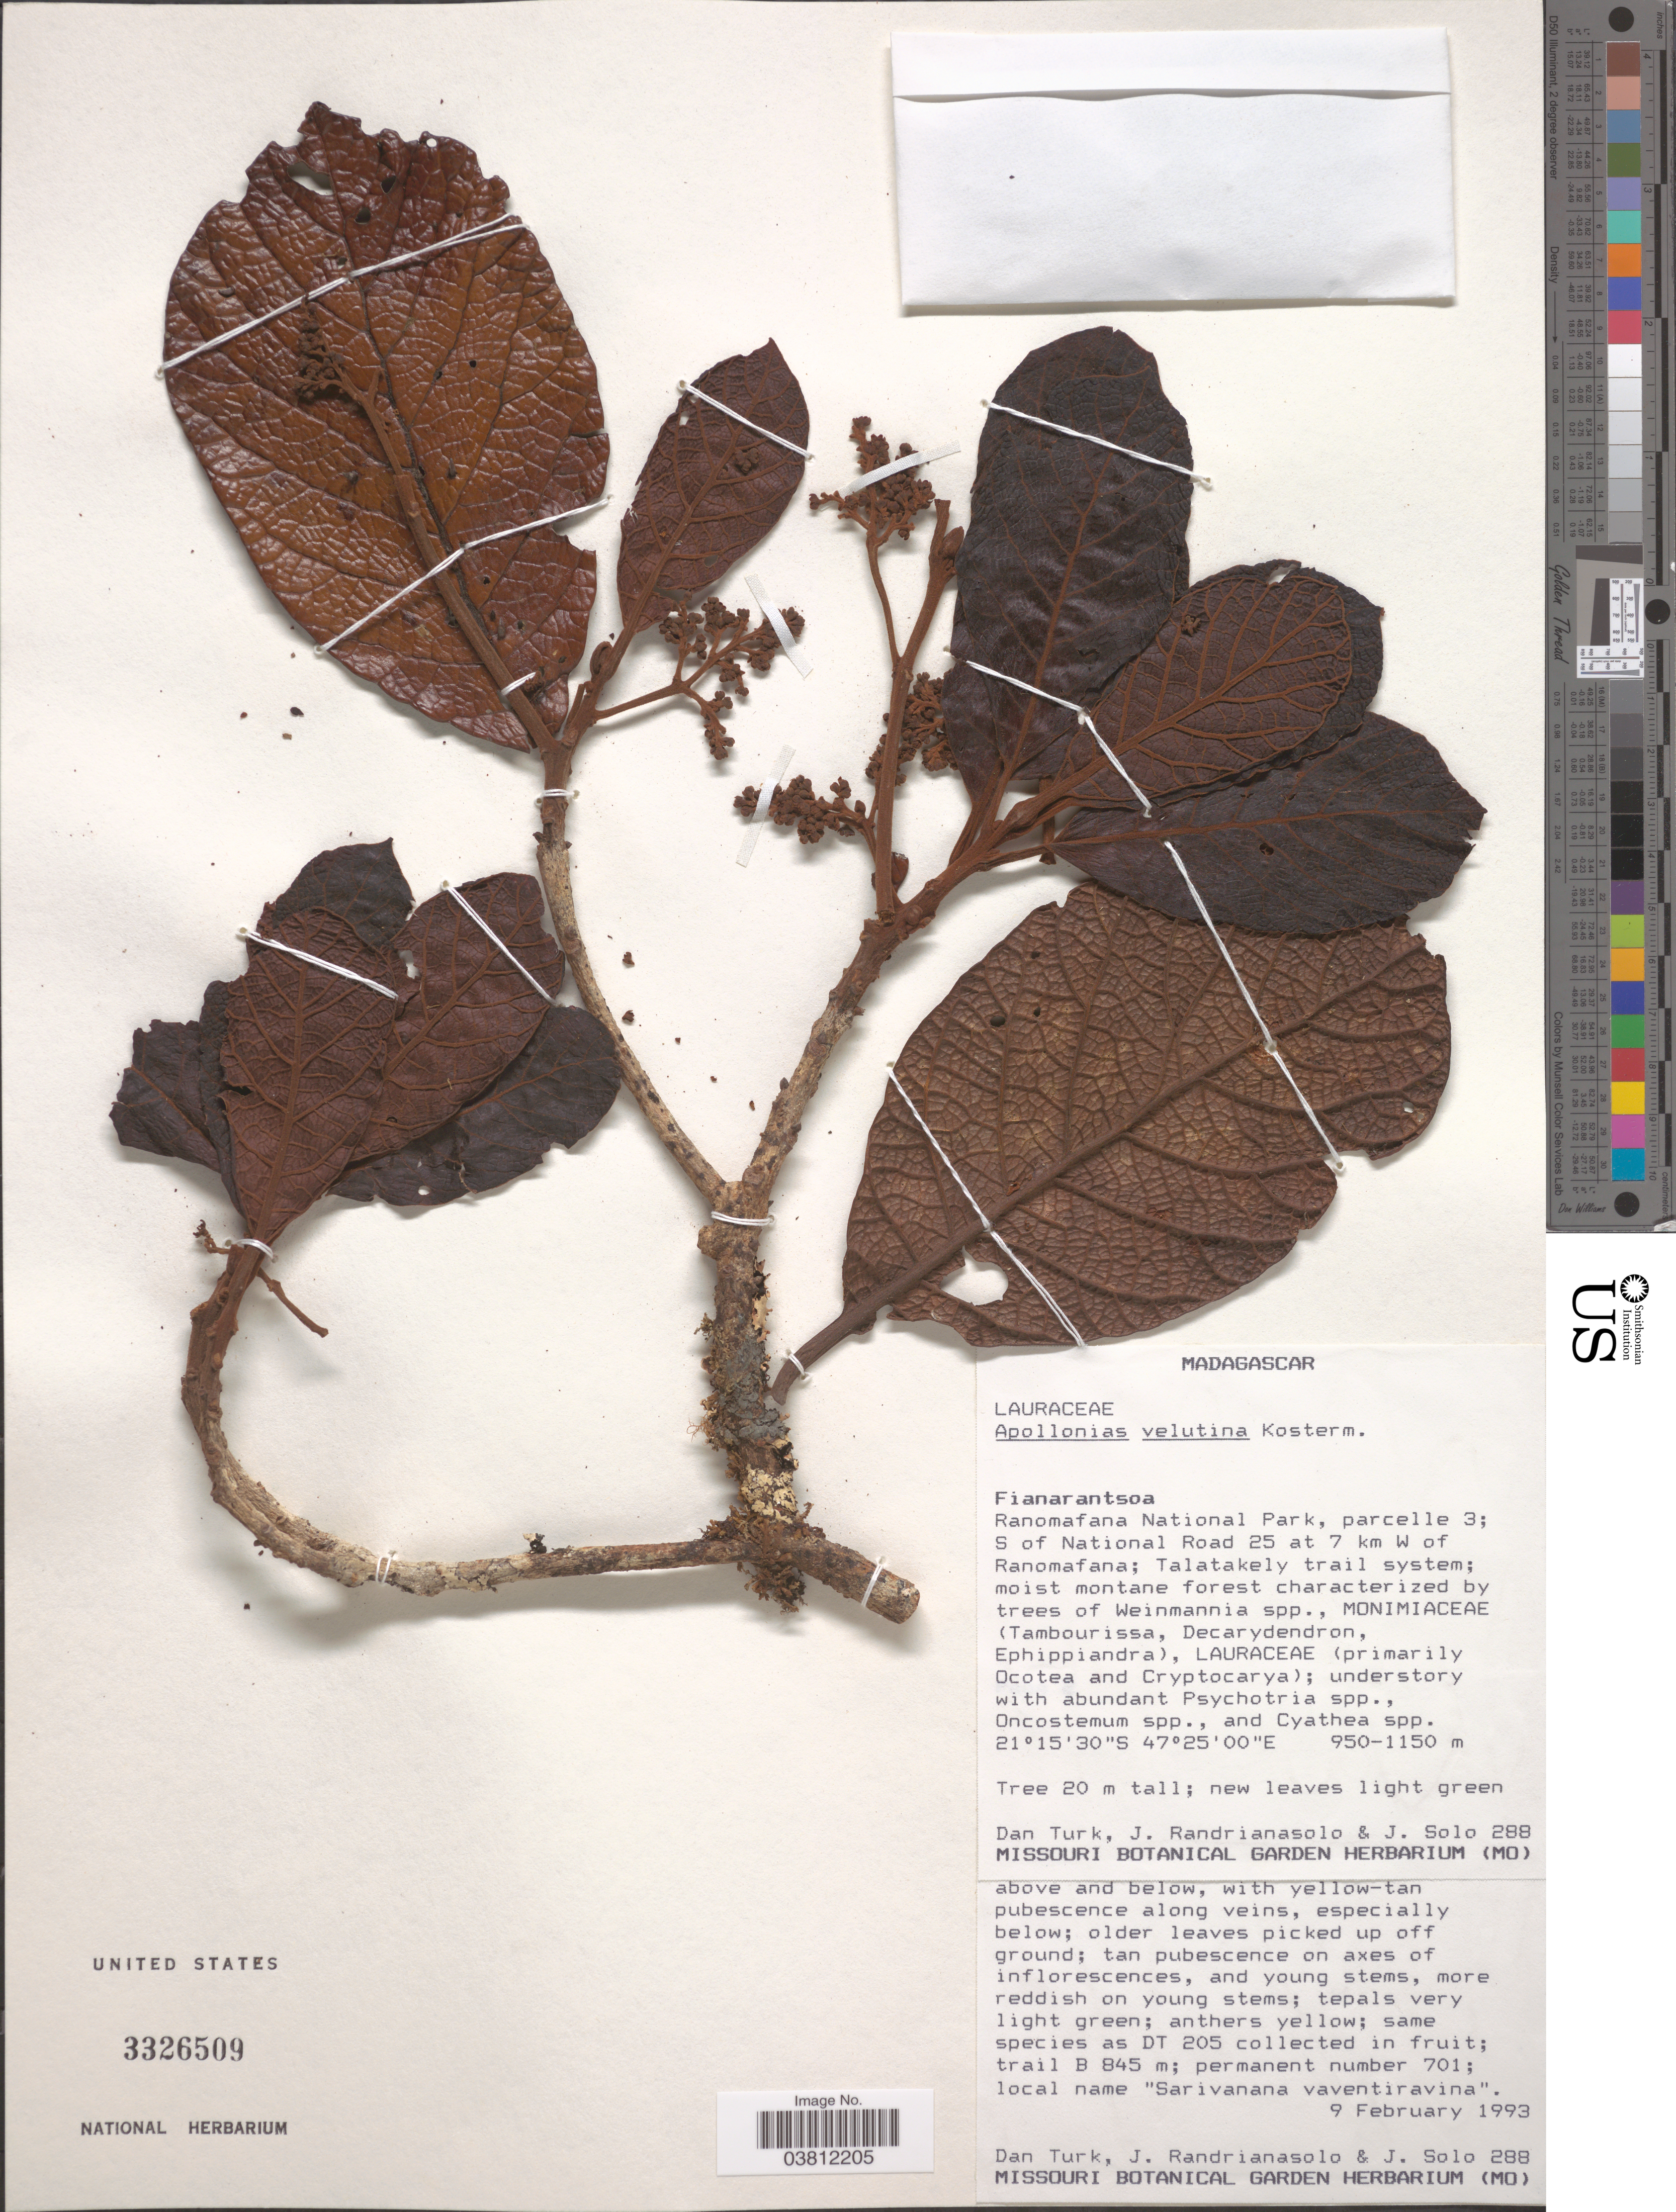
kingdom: Plantae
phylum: Tracheophyta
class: Magnoliopsida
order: Laurales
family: Lauraceae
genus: Apollonias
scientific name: Apollonias velutina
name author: Kosterm.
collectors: D. Turk, J. Randrianasolo & J. Solo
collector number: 288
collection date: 1993-02-09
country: Madagascar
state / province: Vatovavy Fitovinany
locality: Ranomafana National Park, parcelle 3; S of National Road 25 at 7 km W of Ranomafana; Talatakely trail system.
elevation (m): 950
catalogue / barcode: US 3326509